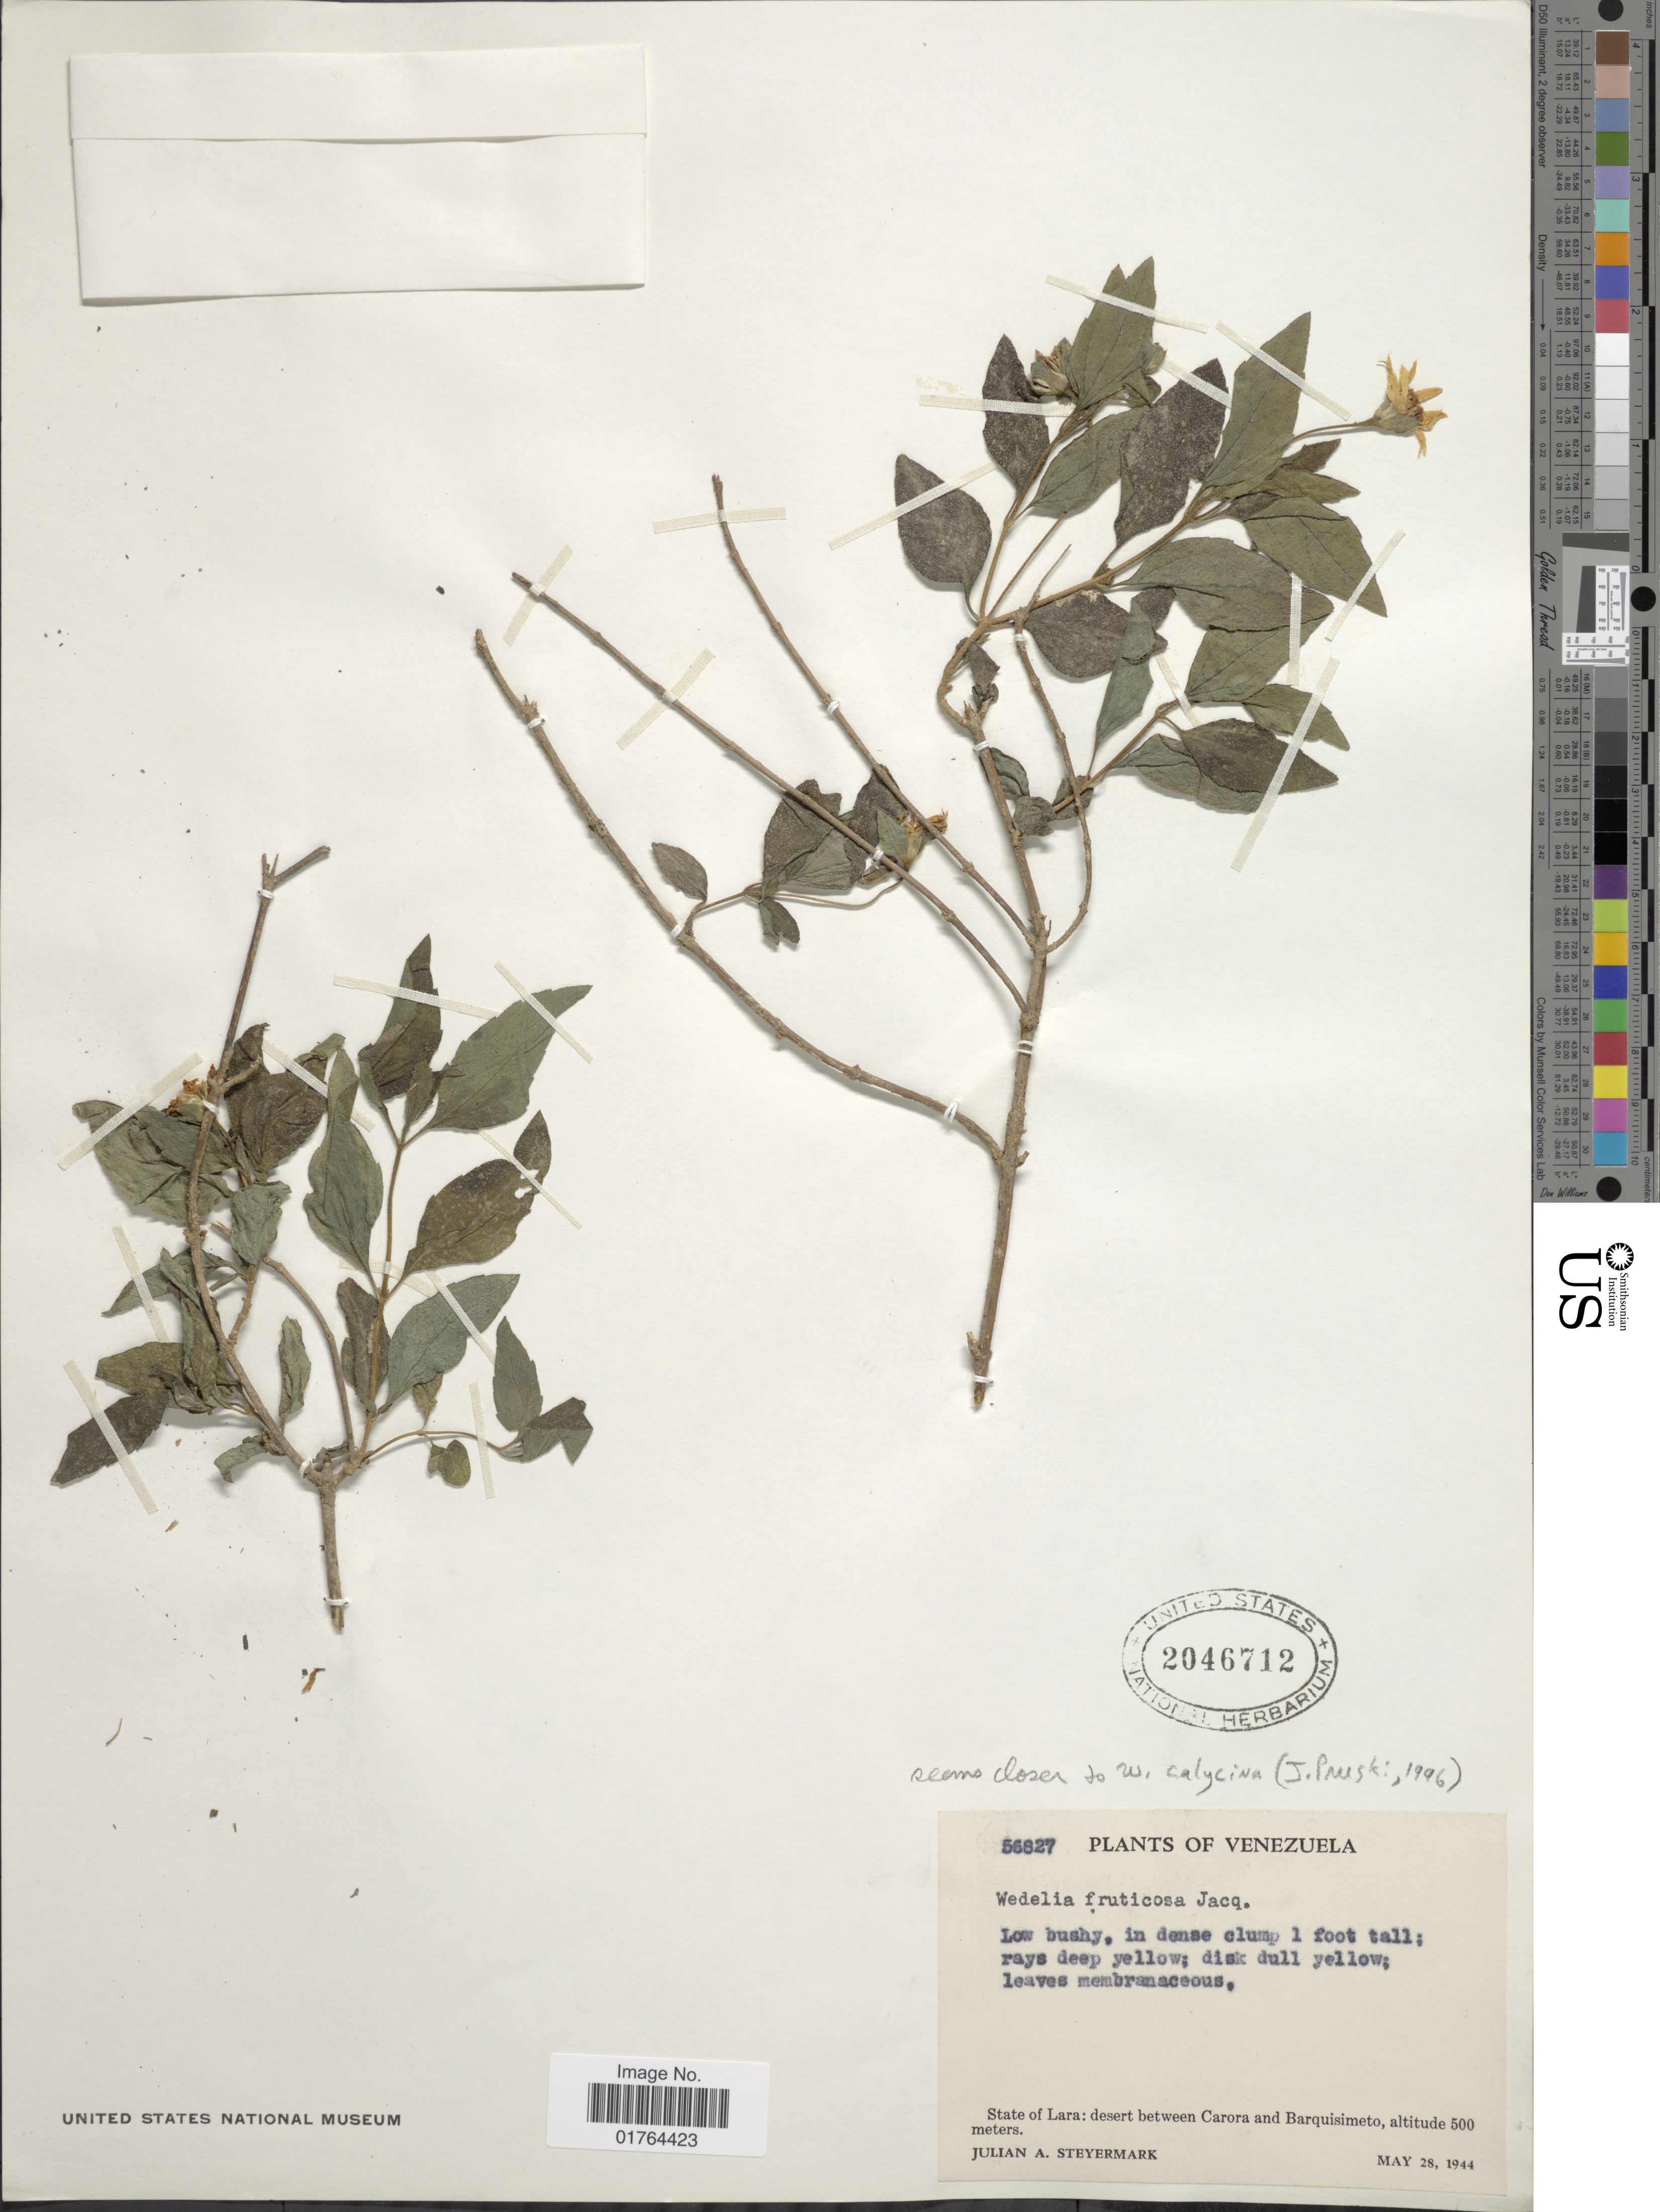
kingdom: Plantae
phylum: Tracheophyta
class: Magnoliopsida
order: Asterales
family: Asteraceae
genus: Wedelia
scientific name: Wedelia calycina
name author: Rich.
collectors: J. Steyermark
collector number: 56827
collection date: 1944-05-28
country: Venezuela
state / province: Lara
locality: Desert between Carora and Barquisimeto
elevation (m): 500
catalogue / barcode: US 2046712